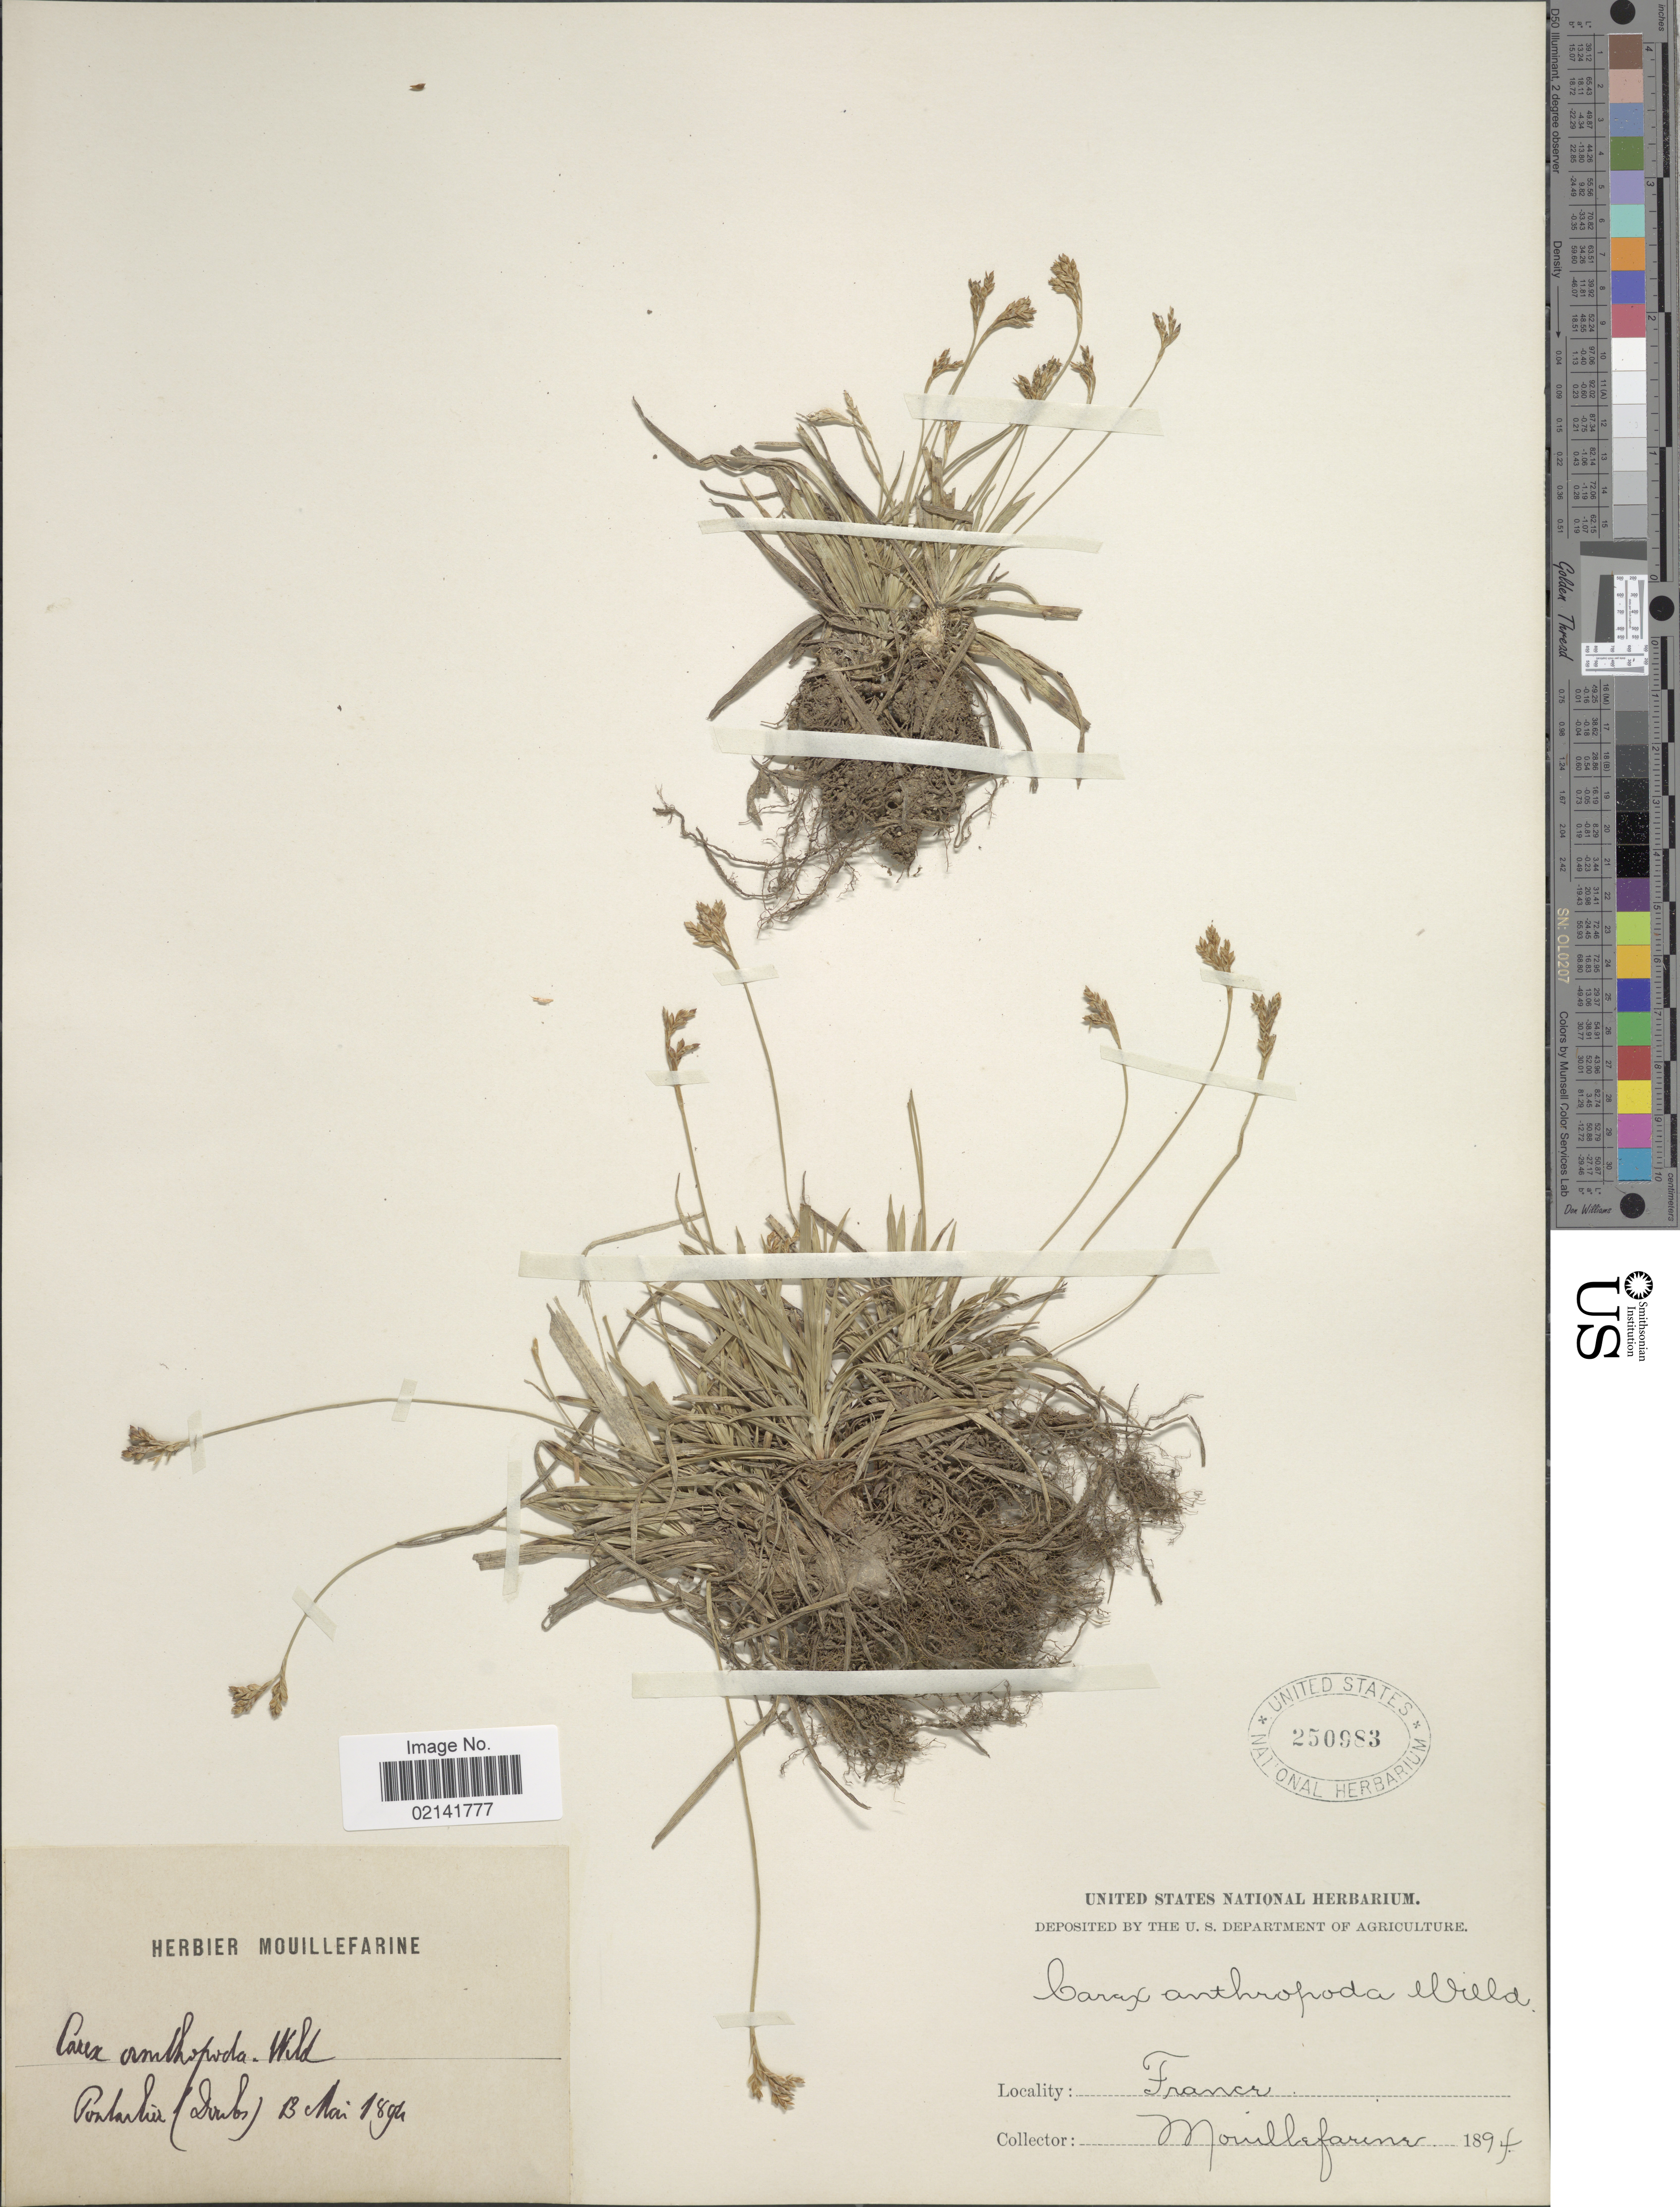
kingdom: Plantae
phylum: Tracheophyta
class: Liliopsida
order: Poales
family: Cyperaceae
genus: Carex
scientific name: Carex ornithopoda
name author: Willd.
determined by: Strong, Mark T., (BOT), Smithsonian Institution - National Museum of Natural History (UNITED STATES)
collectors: A. Mouillefarine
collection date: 1894-05-13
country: France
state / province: Bourgogne-Franche-Comté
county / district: Doubs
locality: Pontarlier (Doubs)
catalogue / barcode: US 250983